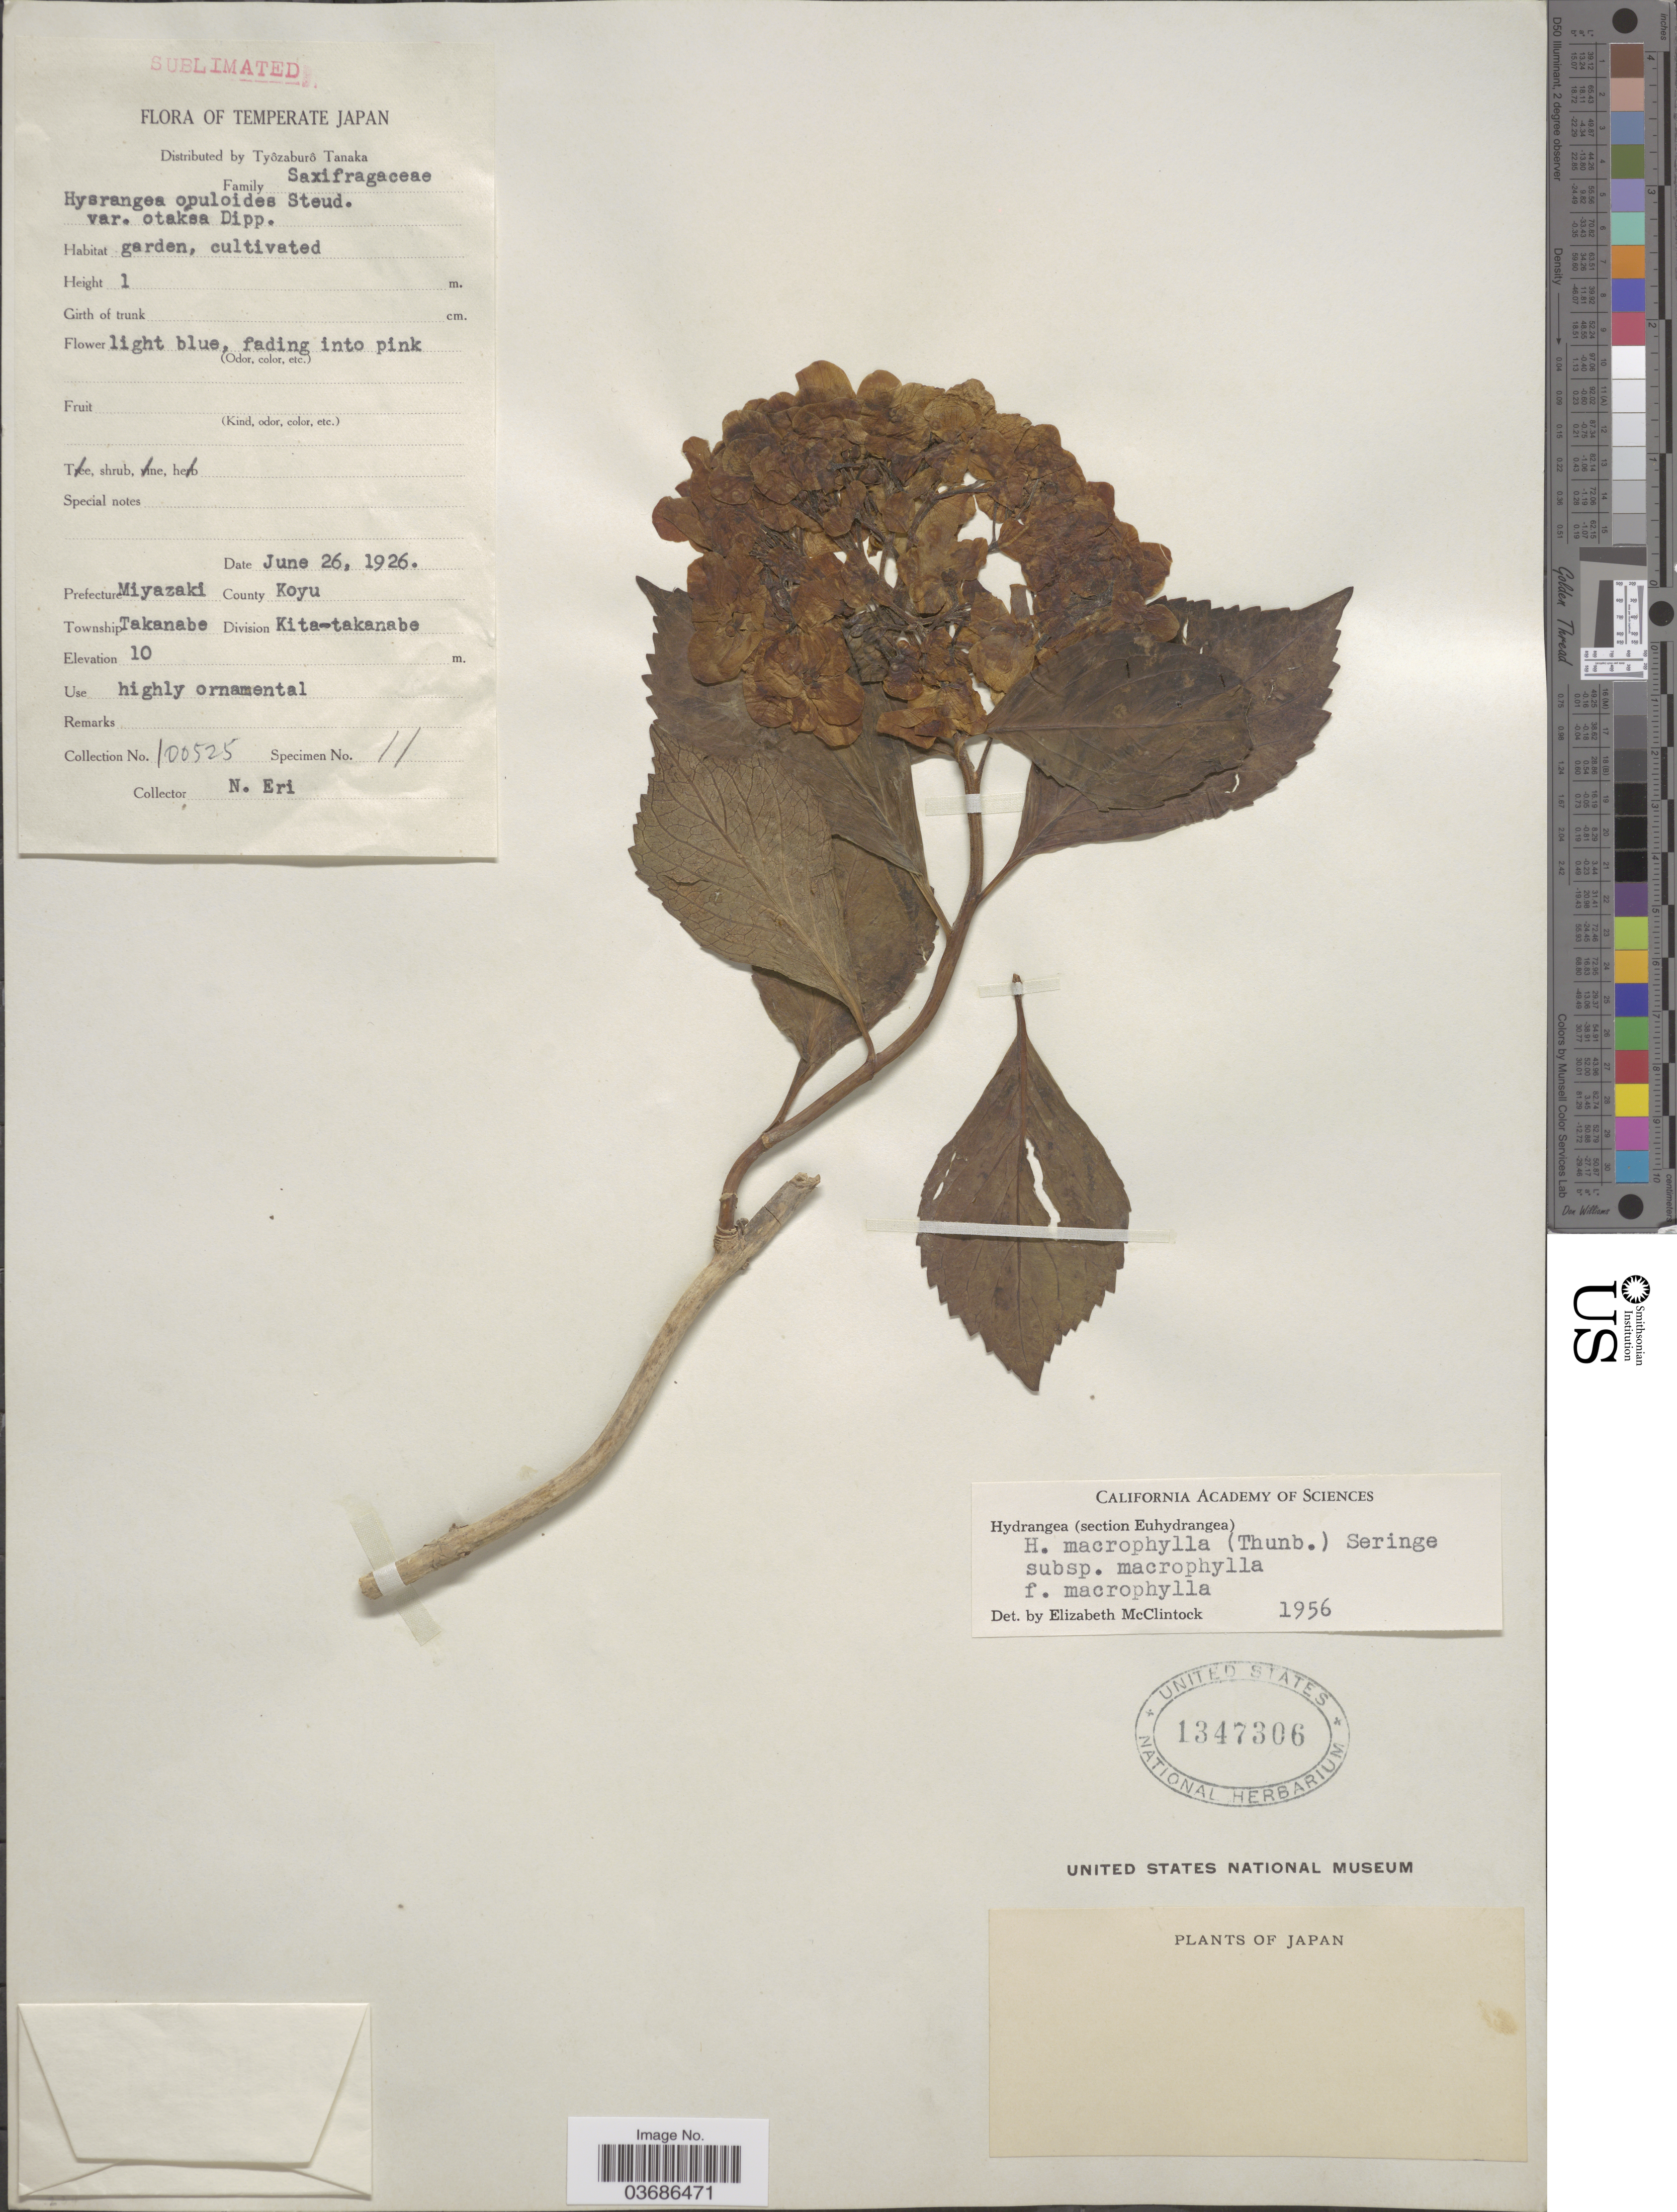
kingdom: Plantae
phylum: Tracheophyta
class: Magnoliopsida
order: Cornales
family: Hydrangeaceae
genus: Hydrangea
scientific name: Hydrangea macrophylla subsp. macrophylla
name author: (Thunb.) Ser.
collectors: N. Eri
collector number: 100525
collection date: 1926-06-26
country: Japan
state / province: Miyazaki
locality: Temperate Japan. Garden, cultivated. Prefecture Miyazaki. County Koyu. Township Takanabe. Division Kita-takanabe.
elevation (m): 10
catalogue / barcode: US 1347306